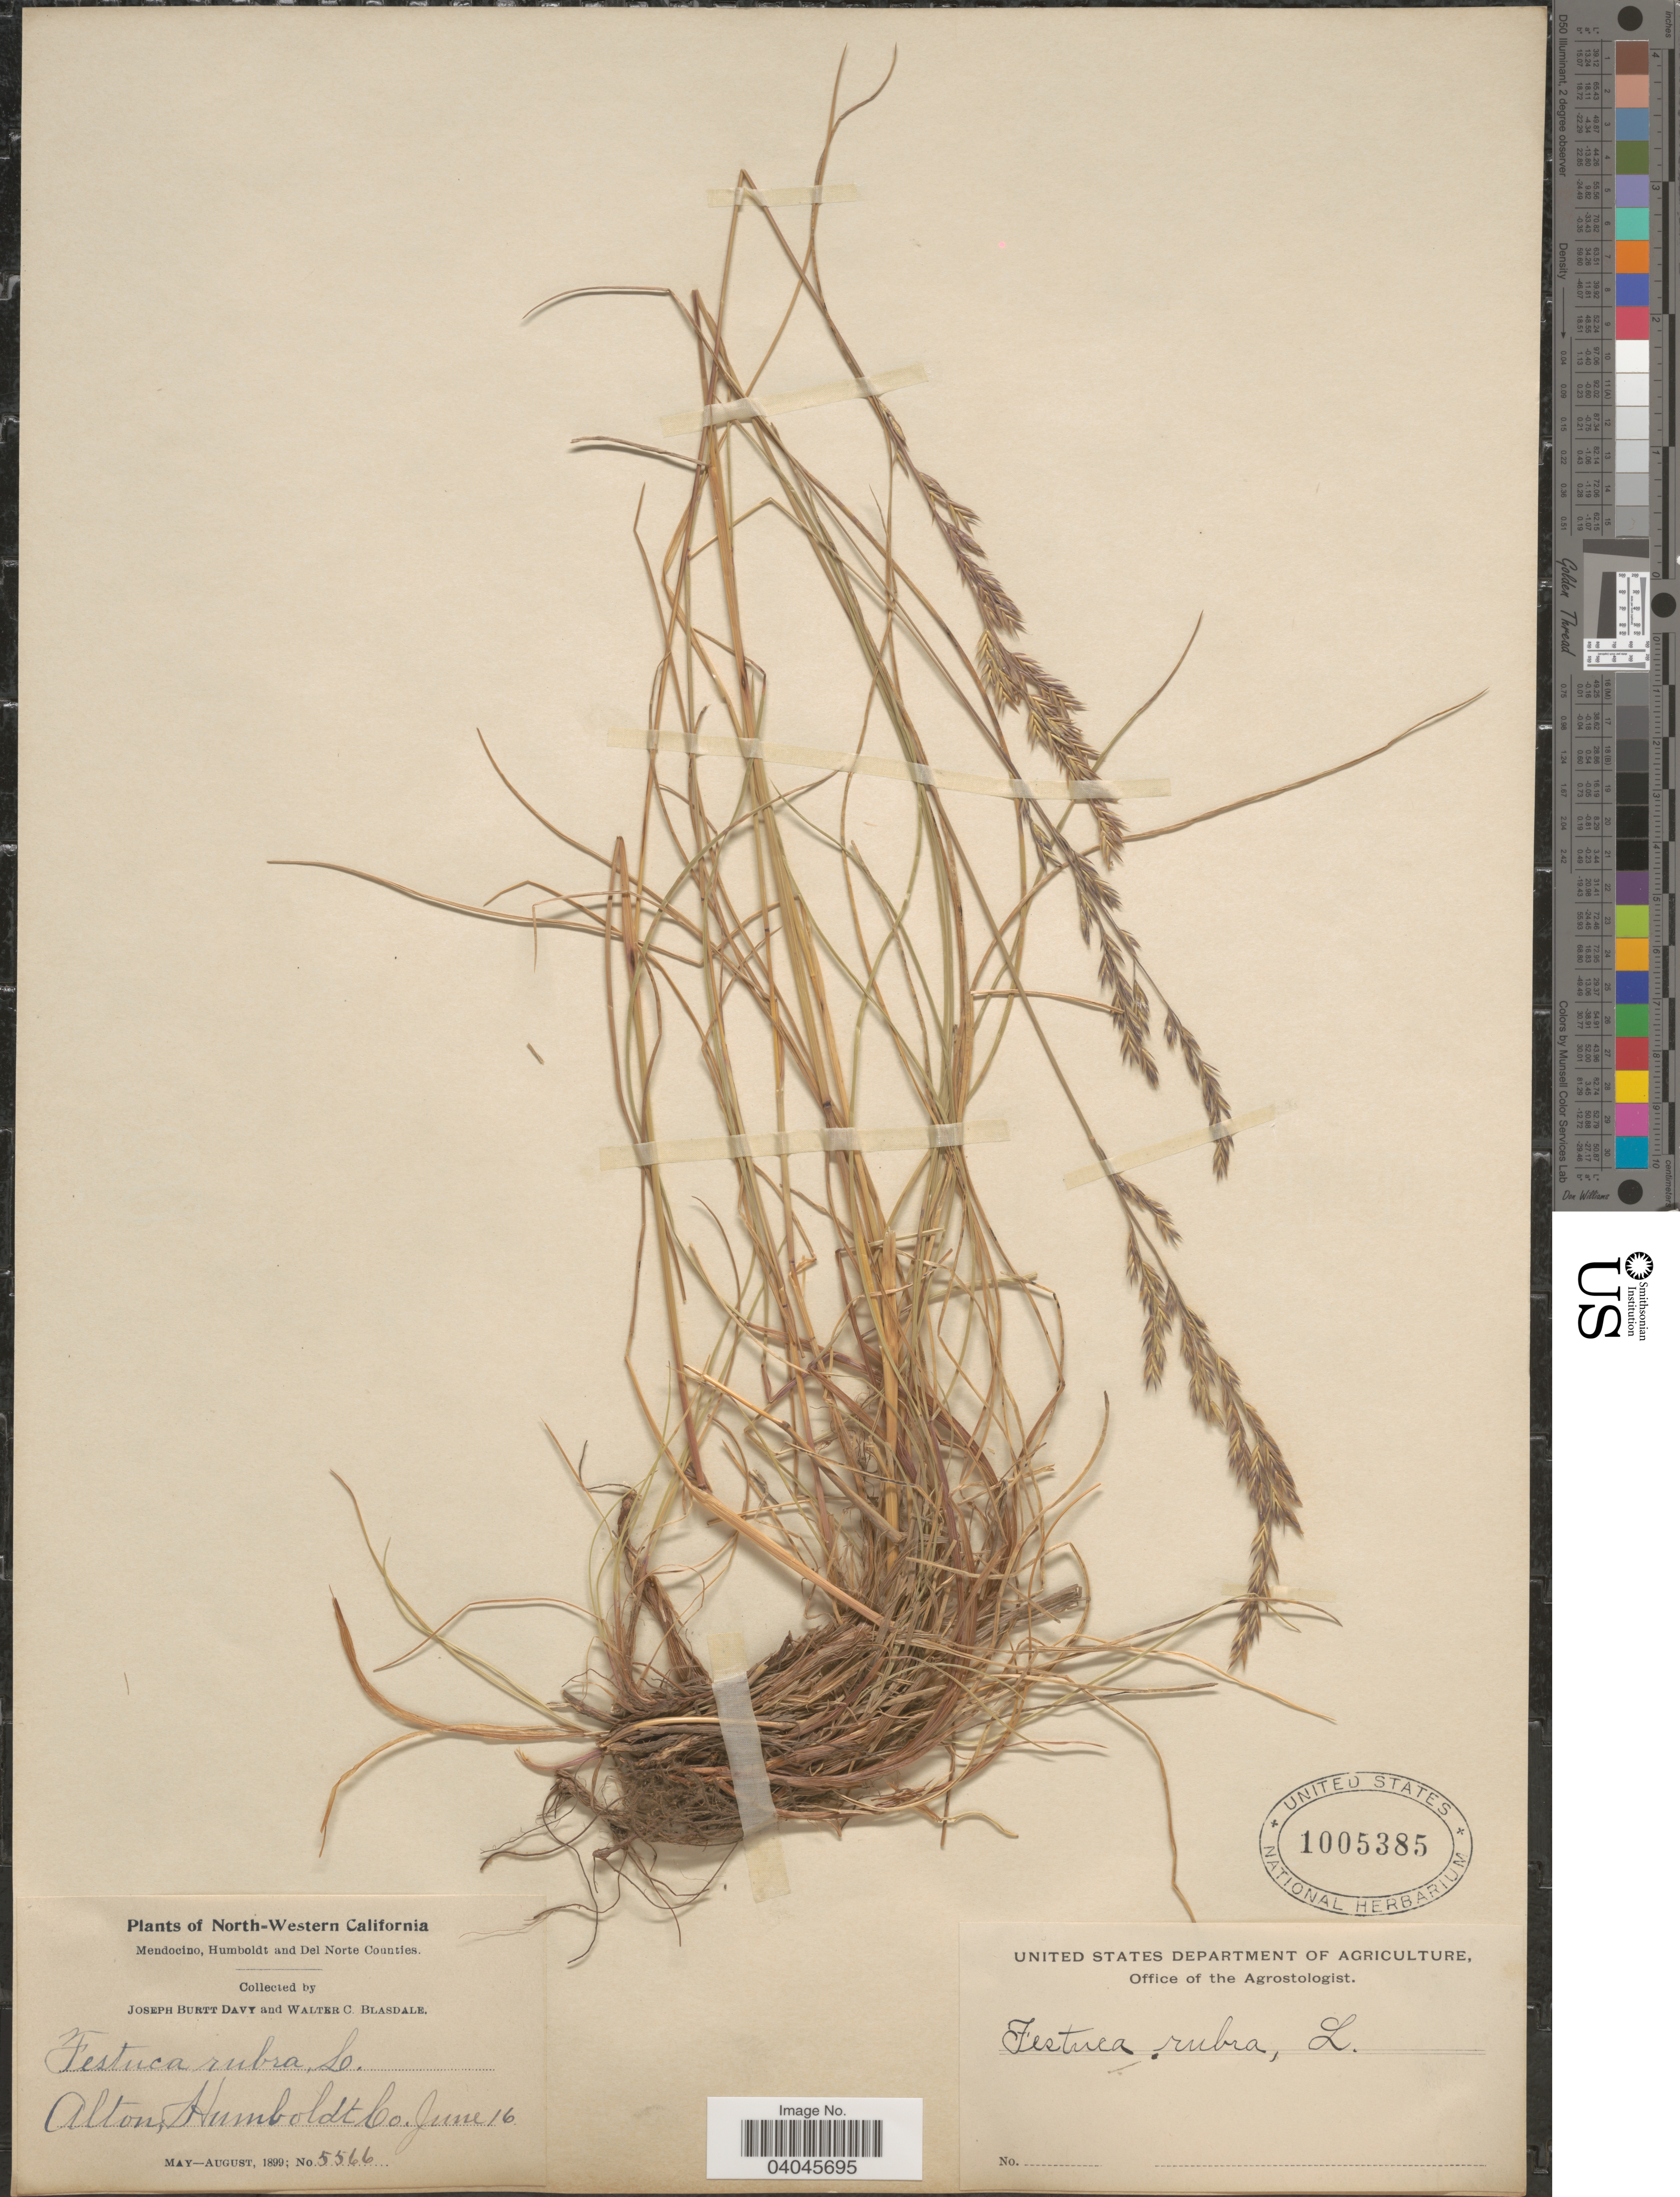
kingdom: Plantae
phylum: Tracheophyta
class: Liliopsida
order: Poales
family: Poaceae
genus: Festuca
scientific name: Festuca rubra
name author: L.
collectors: J. Burtt Davy & W. Blasdale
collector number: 5566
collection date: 1899-06-16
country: United States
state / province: California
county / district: Humboldt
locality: North-Western California. Alton. Humboldt Co.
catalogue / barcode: US 1005385